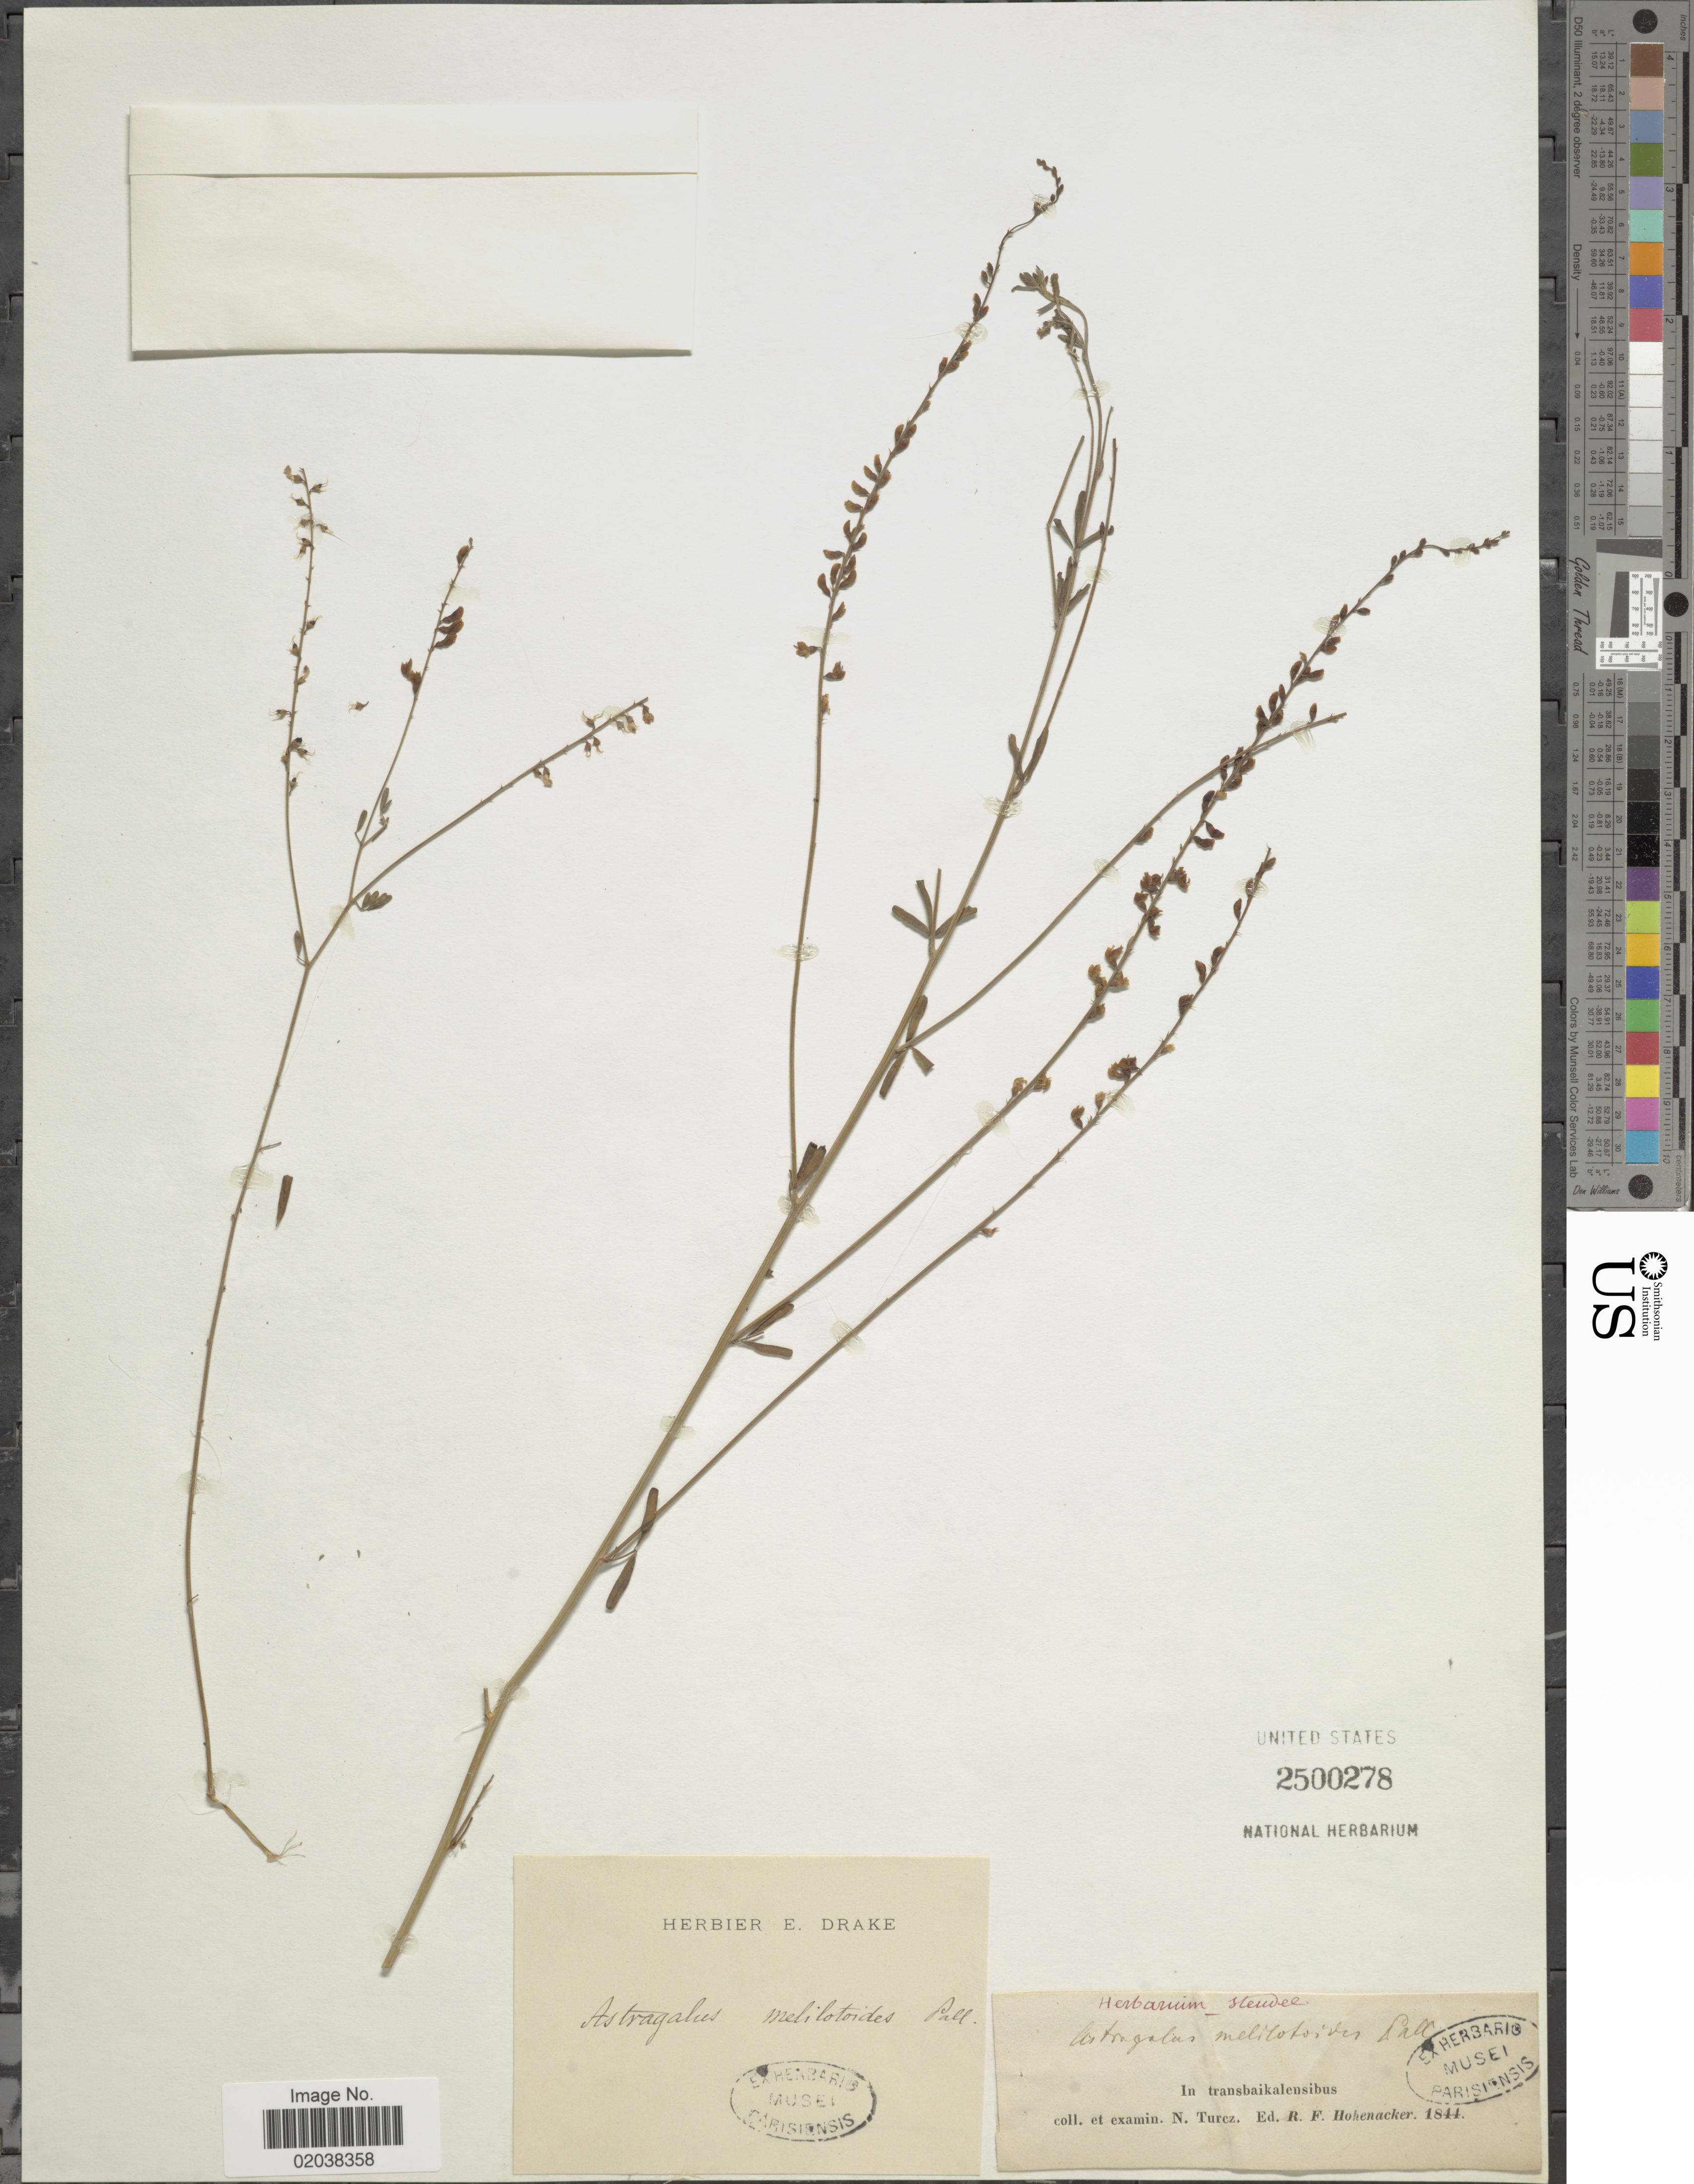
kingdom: Plantae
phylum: Tracheophyta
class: Magnoliopsida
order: Fabales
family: Fabaceae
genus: Astragalus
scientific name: Astragalus melilotoides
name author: Pall.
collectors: N. Turczaninow & R. F. Hohenacker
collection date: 1844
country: Russian Federation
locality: In transbaikalensibus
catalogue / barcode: US 2500278